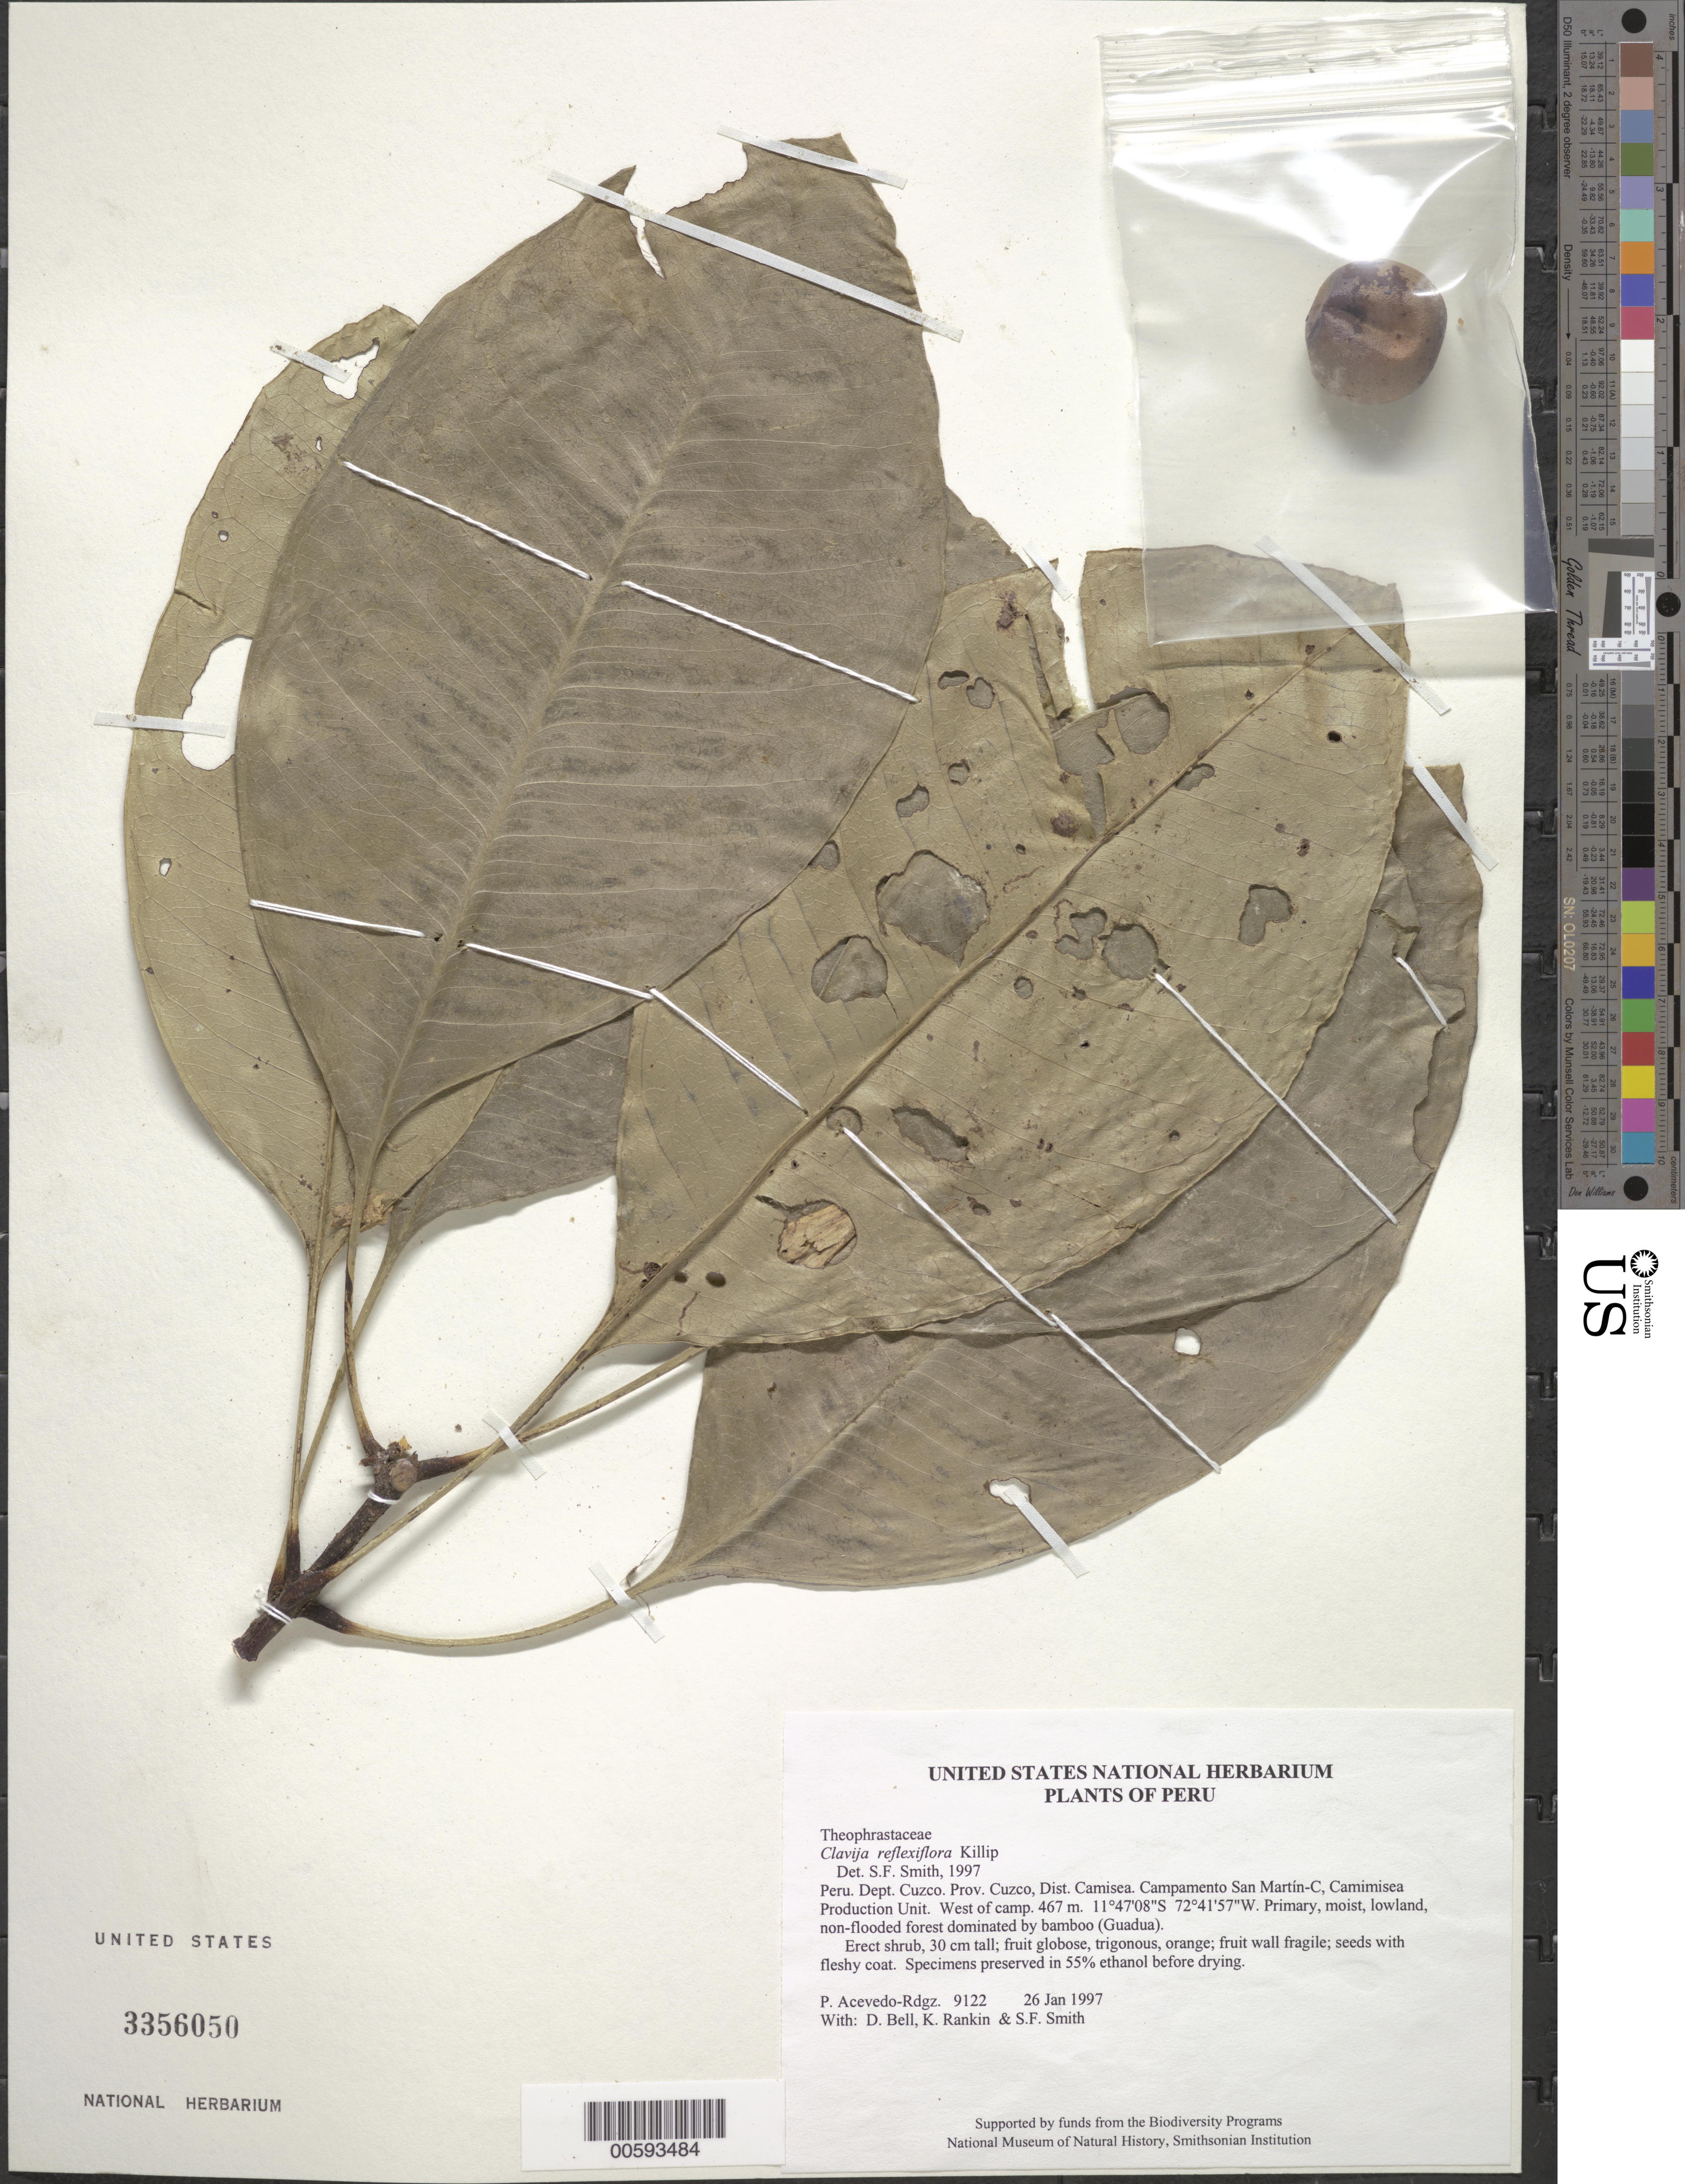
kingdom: Plantae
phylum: Tracheophyta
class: Magnoliopsida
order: Ericales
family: Primulaceae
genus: Clavija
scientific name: Clavija reflexiflora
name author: Killip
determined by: Smith, Stephen F., (US), NMNH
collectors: P. Acevedo-Rodr., D. A. Bell, K. B. Rankin & S.F. Smith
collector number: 9122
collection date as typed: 26 Jan 1997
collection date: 1997-01-26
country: Peru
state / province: Cusco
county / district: Cusco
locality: Districto Camisea, Campamento San Martín-C, Camimisea Production Unit. West of camp.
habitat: Primary, moist, lowland, non-flooded forest dominated by bamboo (Guadua).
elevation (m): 467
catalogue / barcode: US 3356050